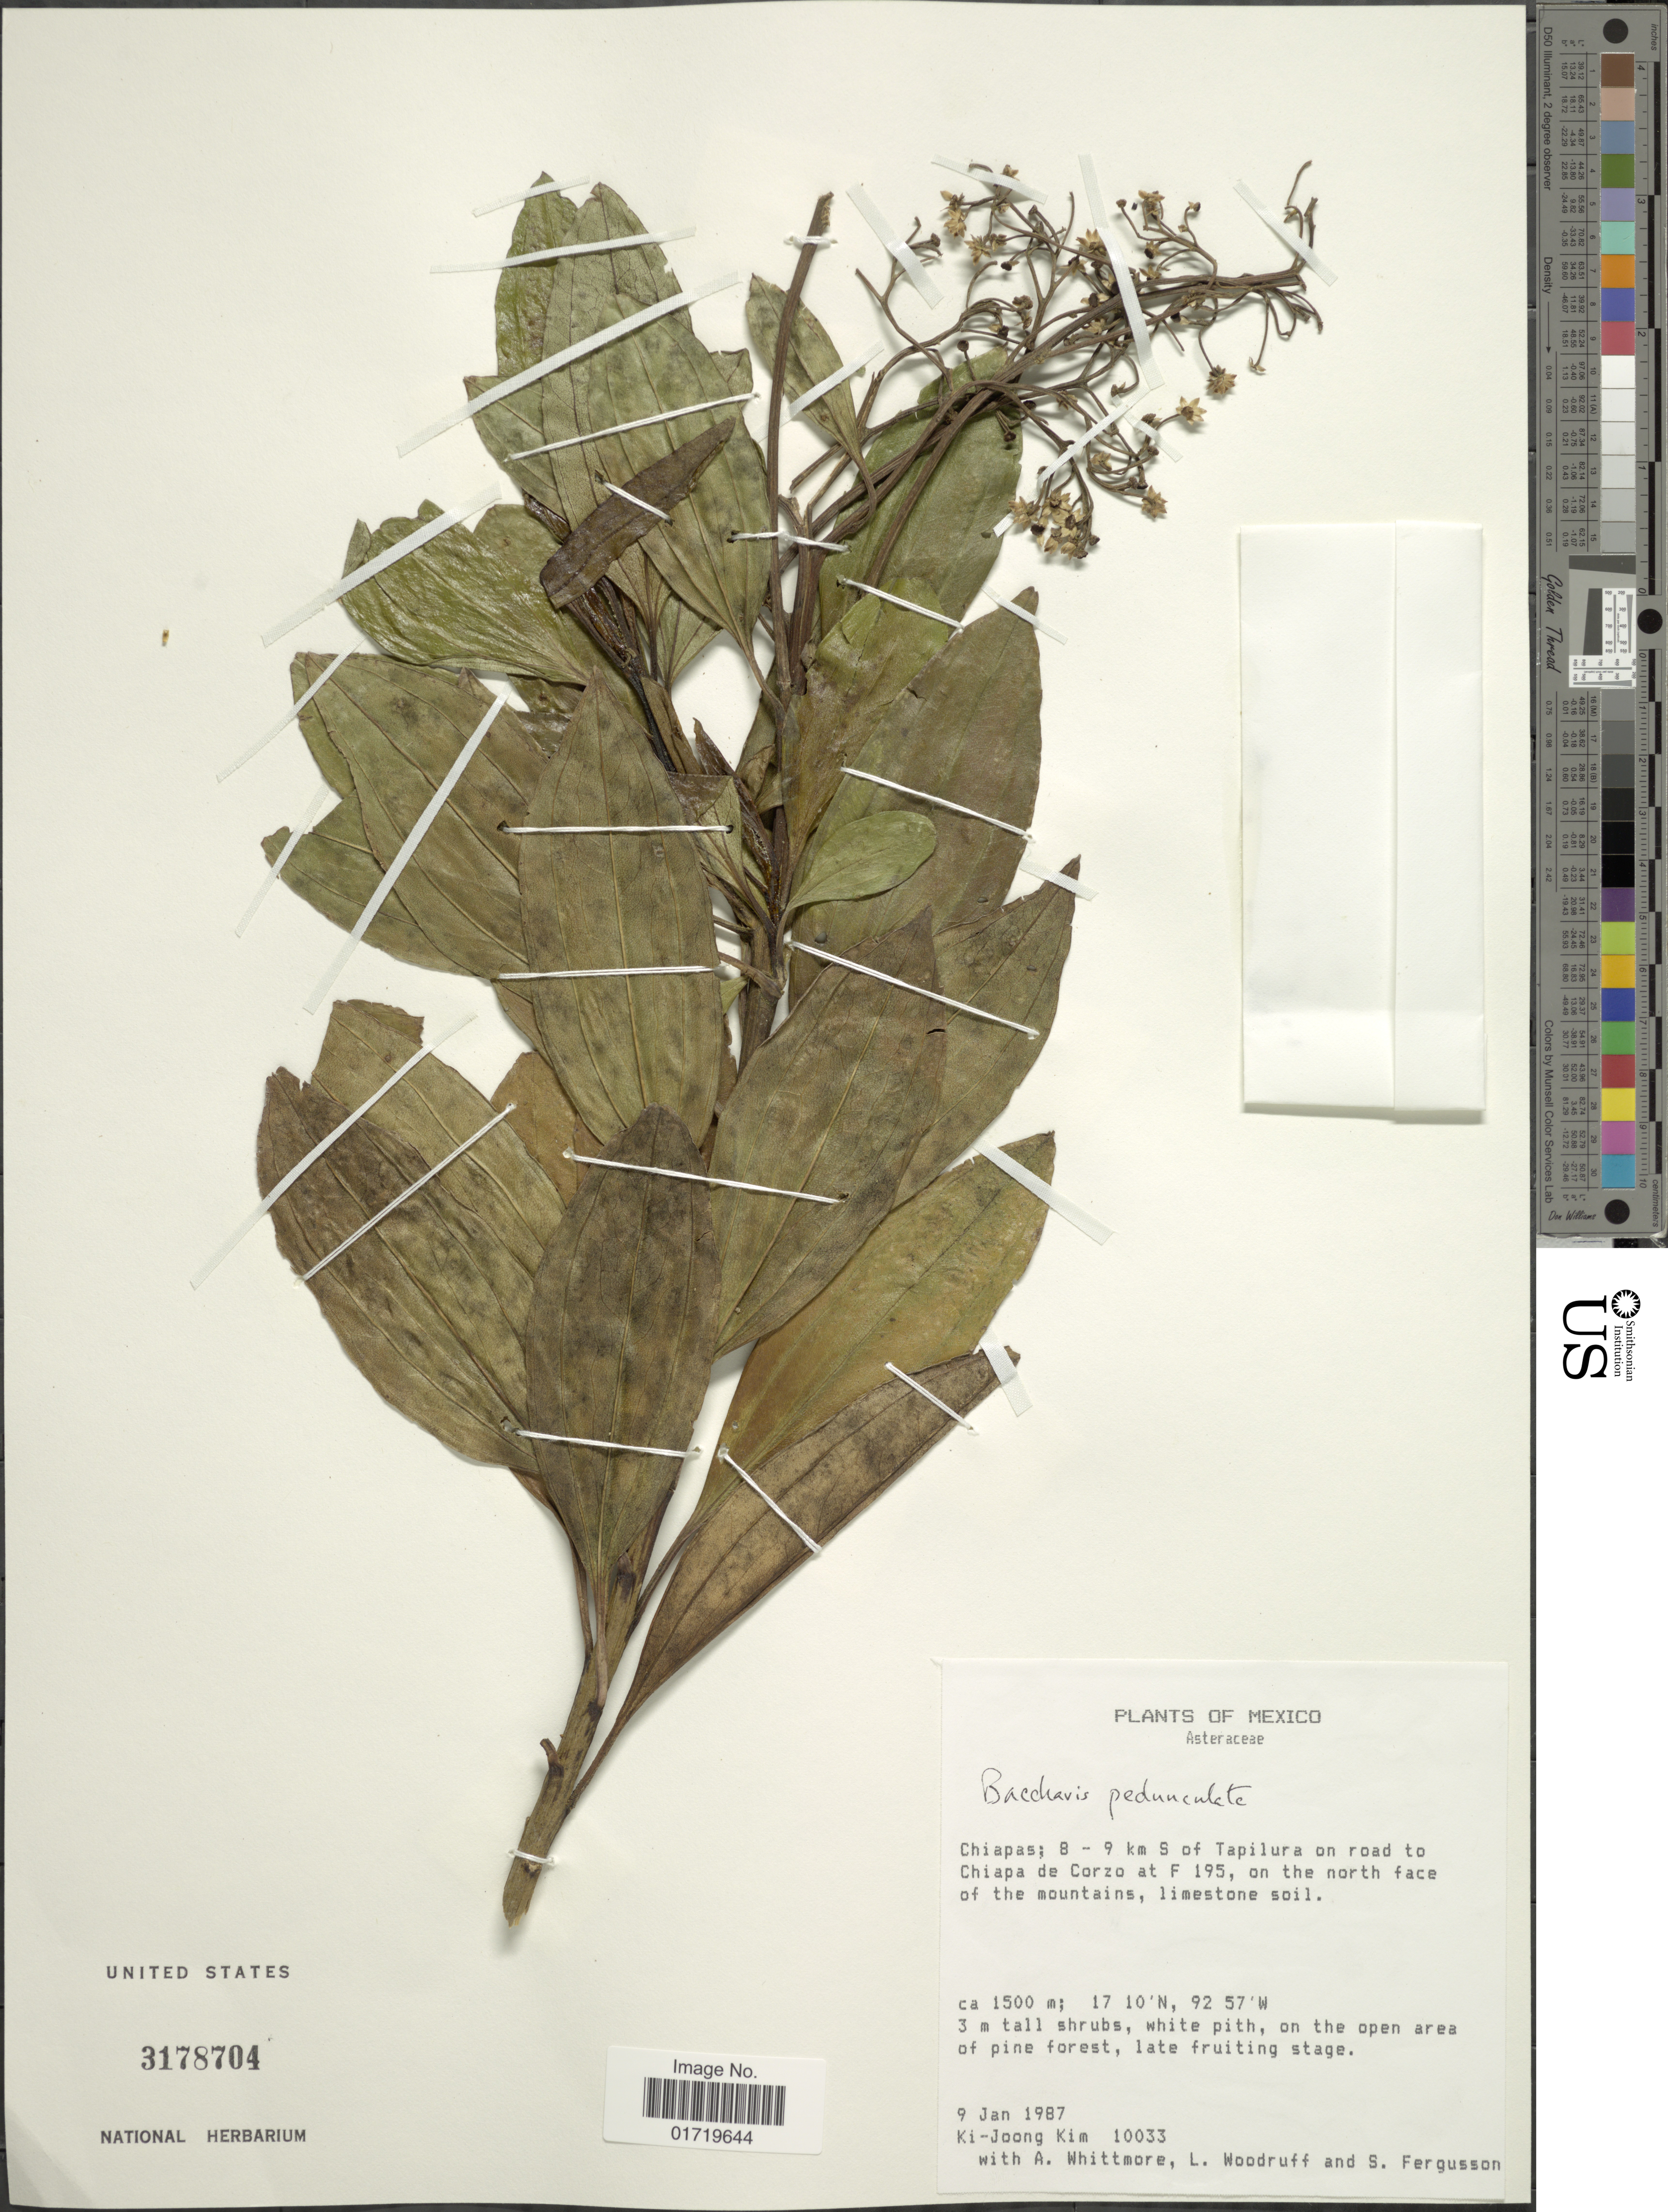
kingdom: Plantae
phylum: Tracheophyta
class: Magnoliopsida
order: Asterales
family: Asteraceae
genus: Baccharis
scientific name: Baccharis pedunculata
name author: (Mill.) Cabrera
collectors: K. Kim, A. Whittmore, L. Woodruff & S. Fergusson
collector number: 10033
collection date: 1987-01-09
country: Mexico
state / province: Chiapas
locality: Chiapas: 8-9 km S of Tapilura on road to Chiapas de Corzo at F 195, on the north face of the mountains, limestone soil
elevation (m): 1500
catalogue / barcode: US 3178704